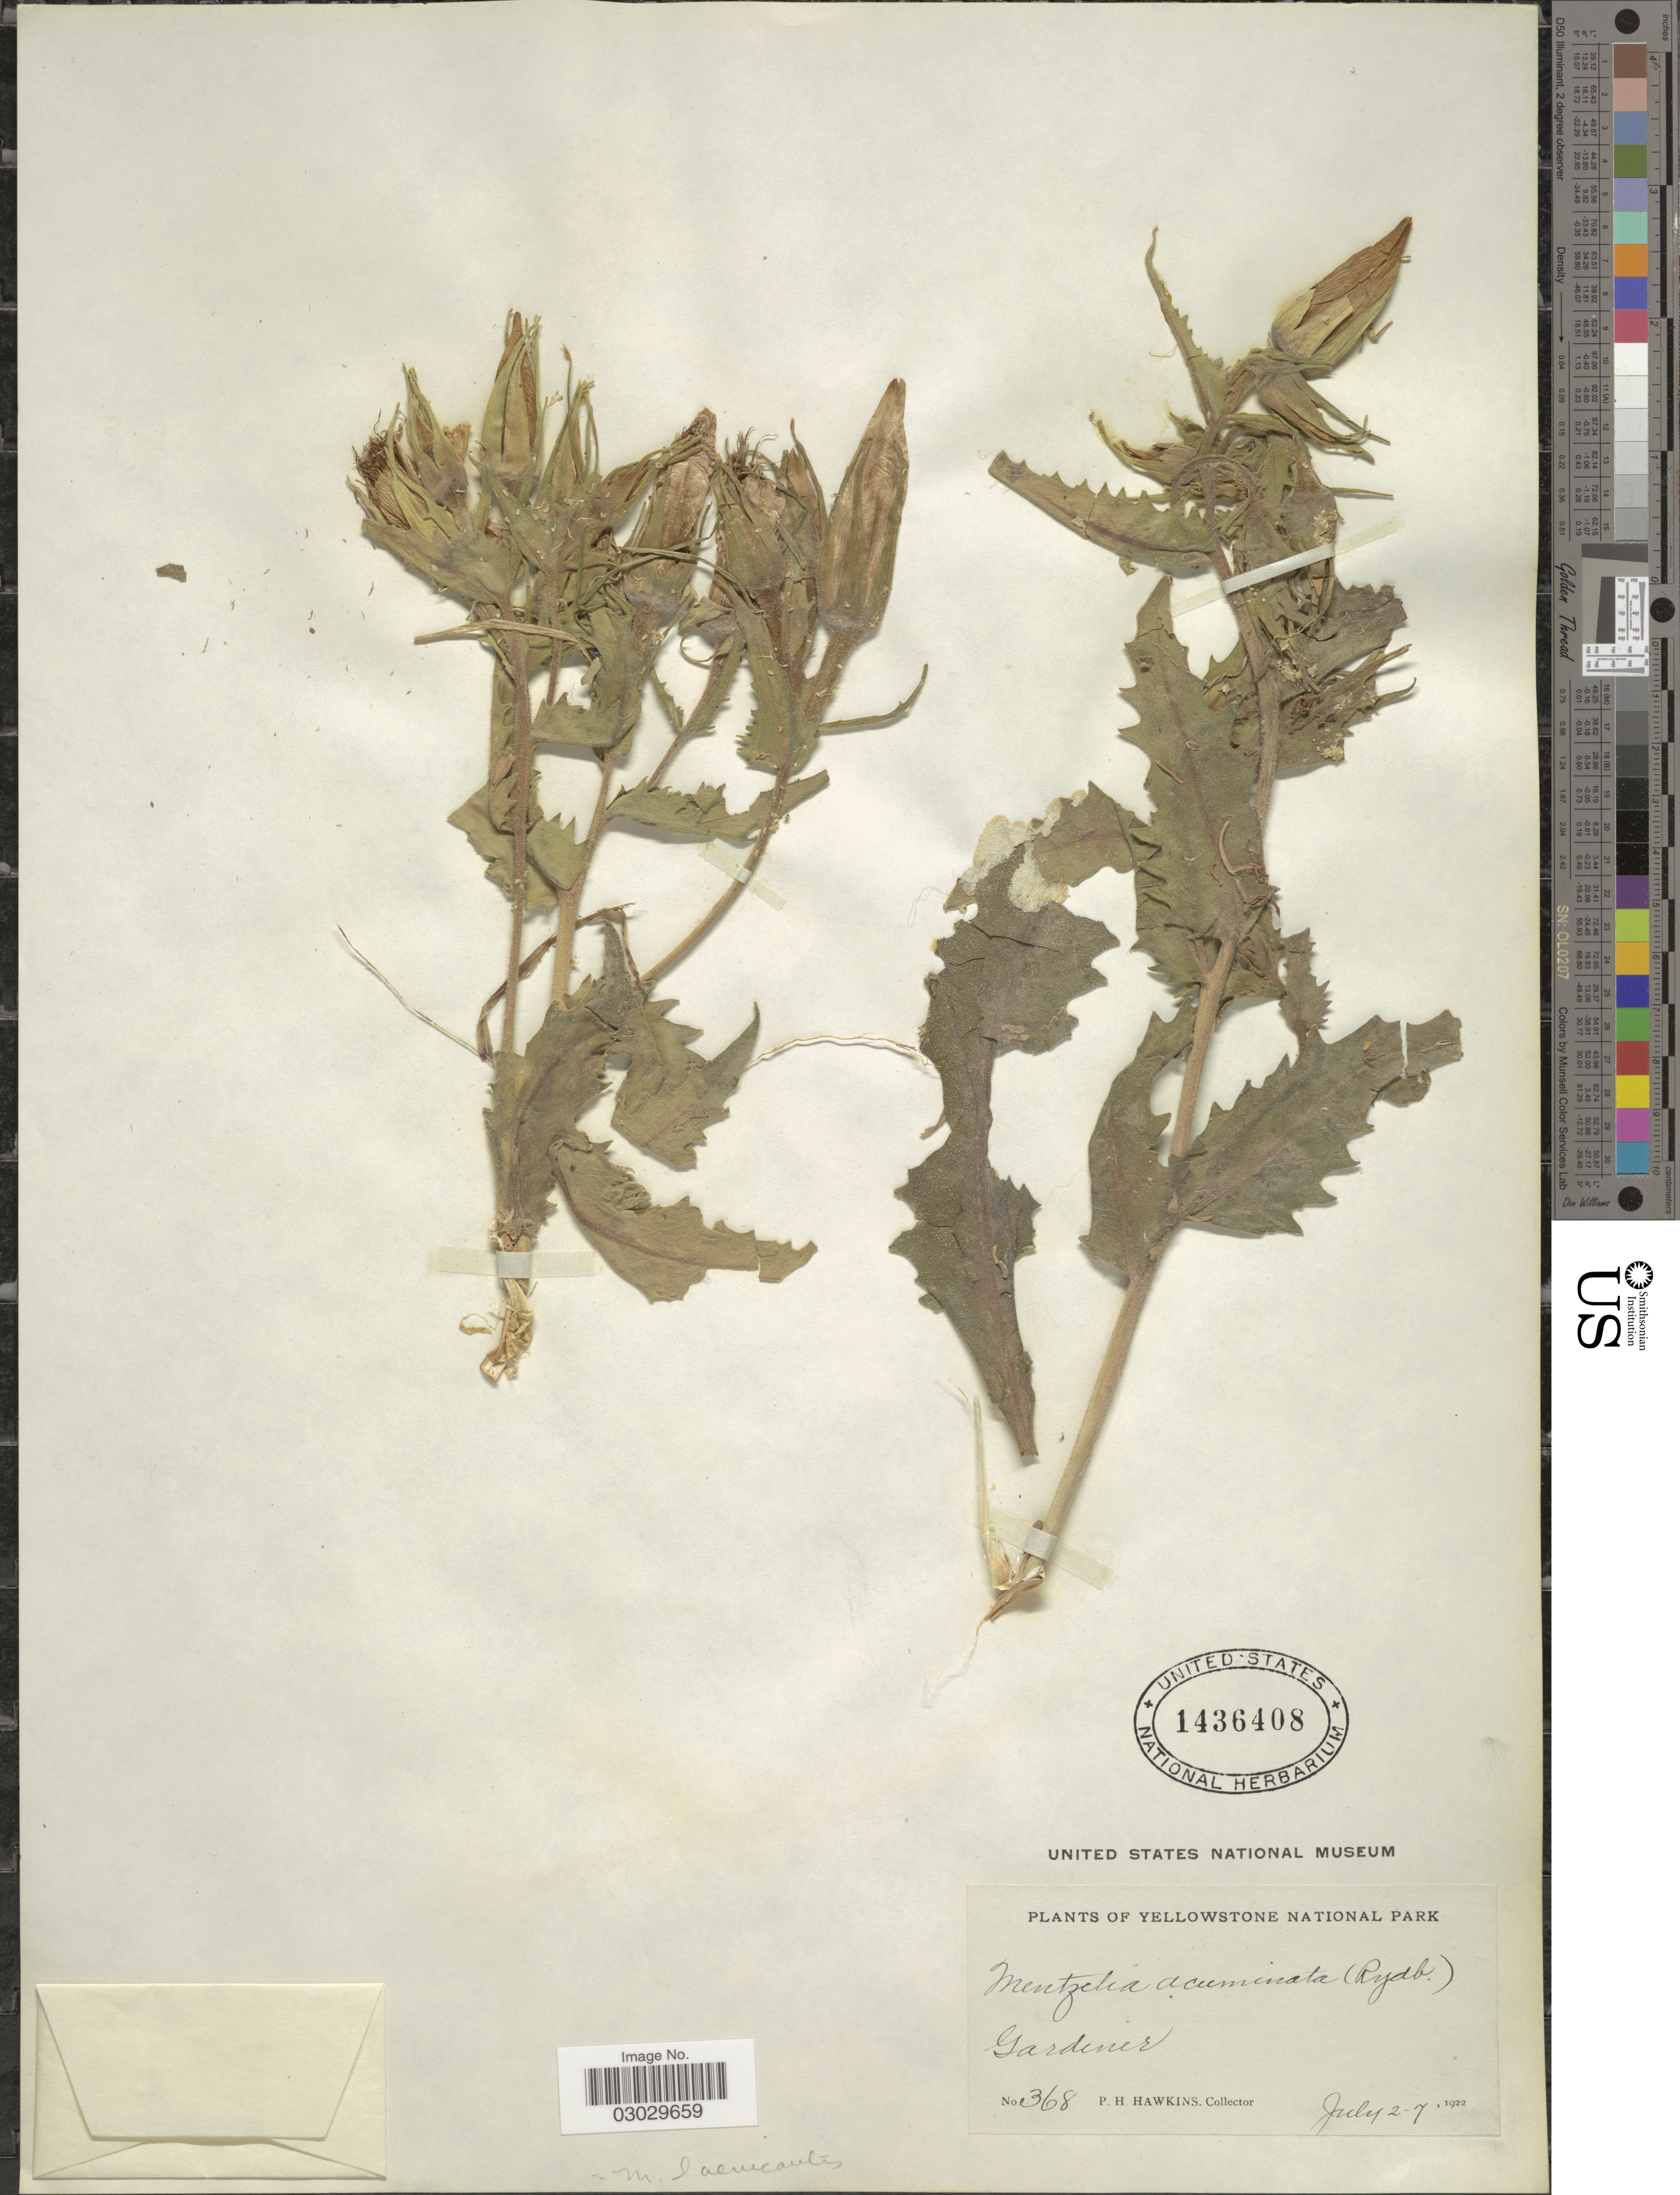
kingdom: Plantae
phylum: Tracheophyta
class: Magnoliopsida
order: Cornales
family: Loasaceae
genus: Mentzelia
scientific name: Mentzelia laevicaulis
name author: (Douglas ex Hook.) Torr. & A. Gray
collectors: P. Hawkins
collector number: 368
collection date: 1922-07-27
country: United States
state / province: Montana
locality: Yellowstone National Park. Gardiner.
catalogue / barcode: US 1436408